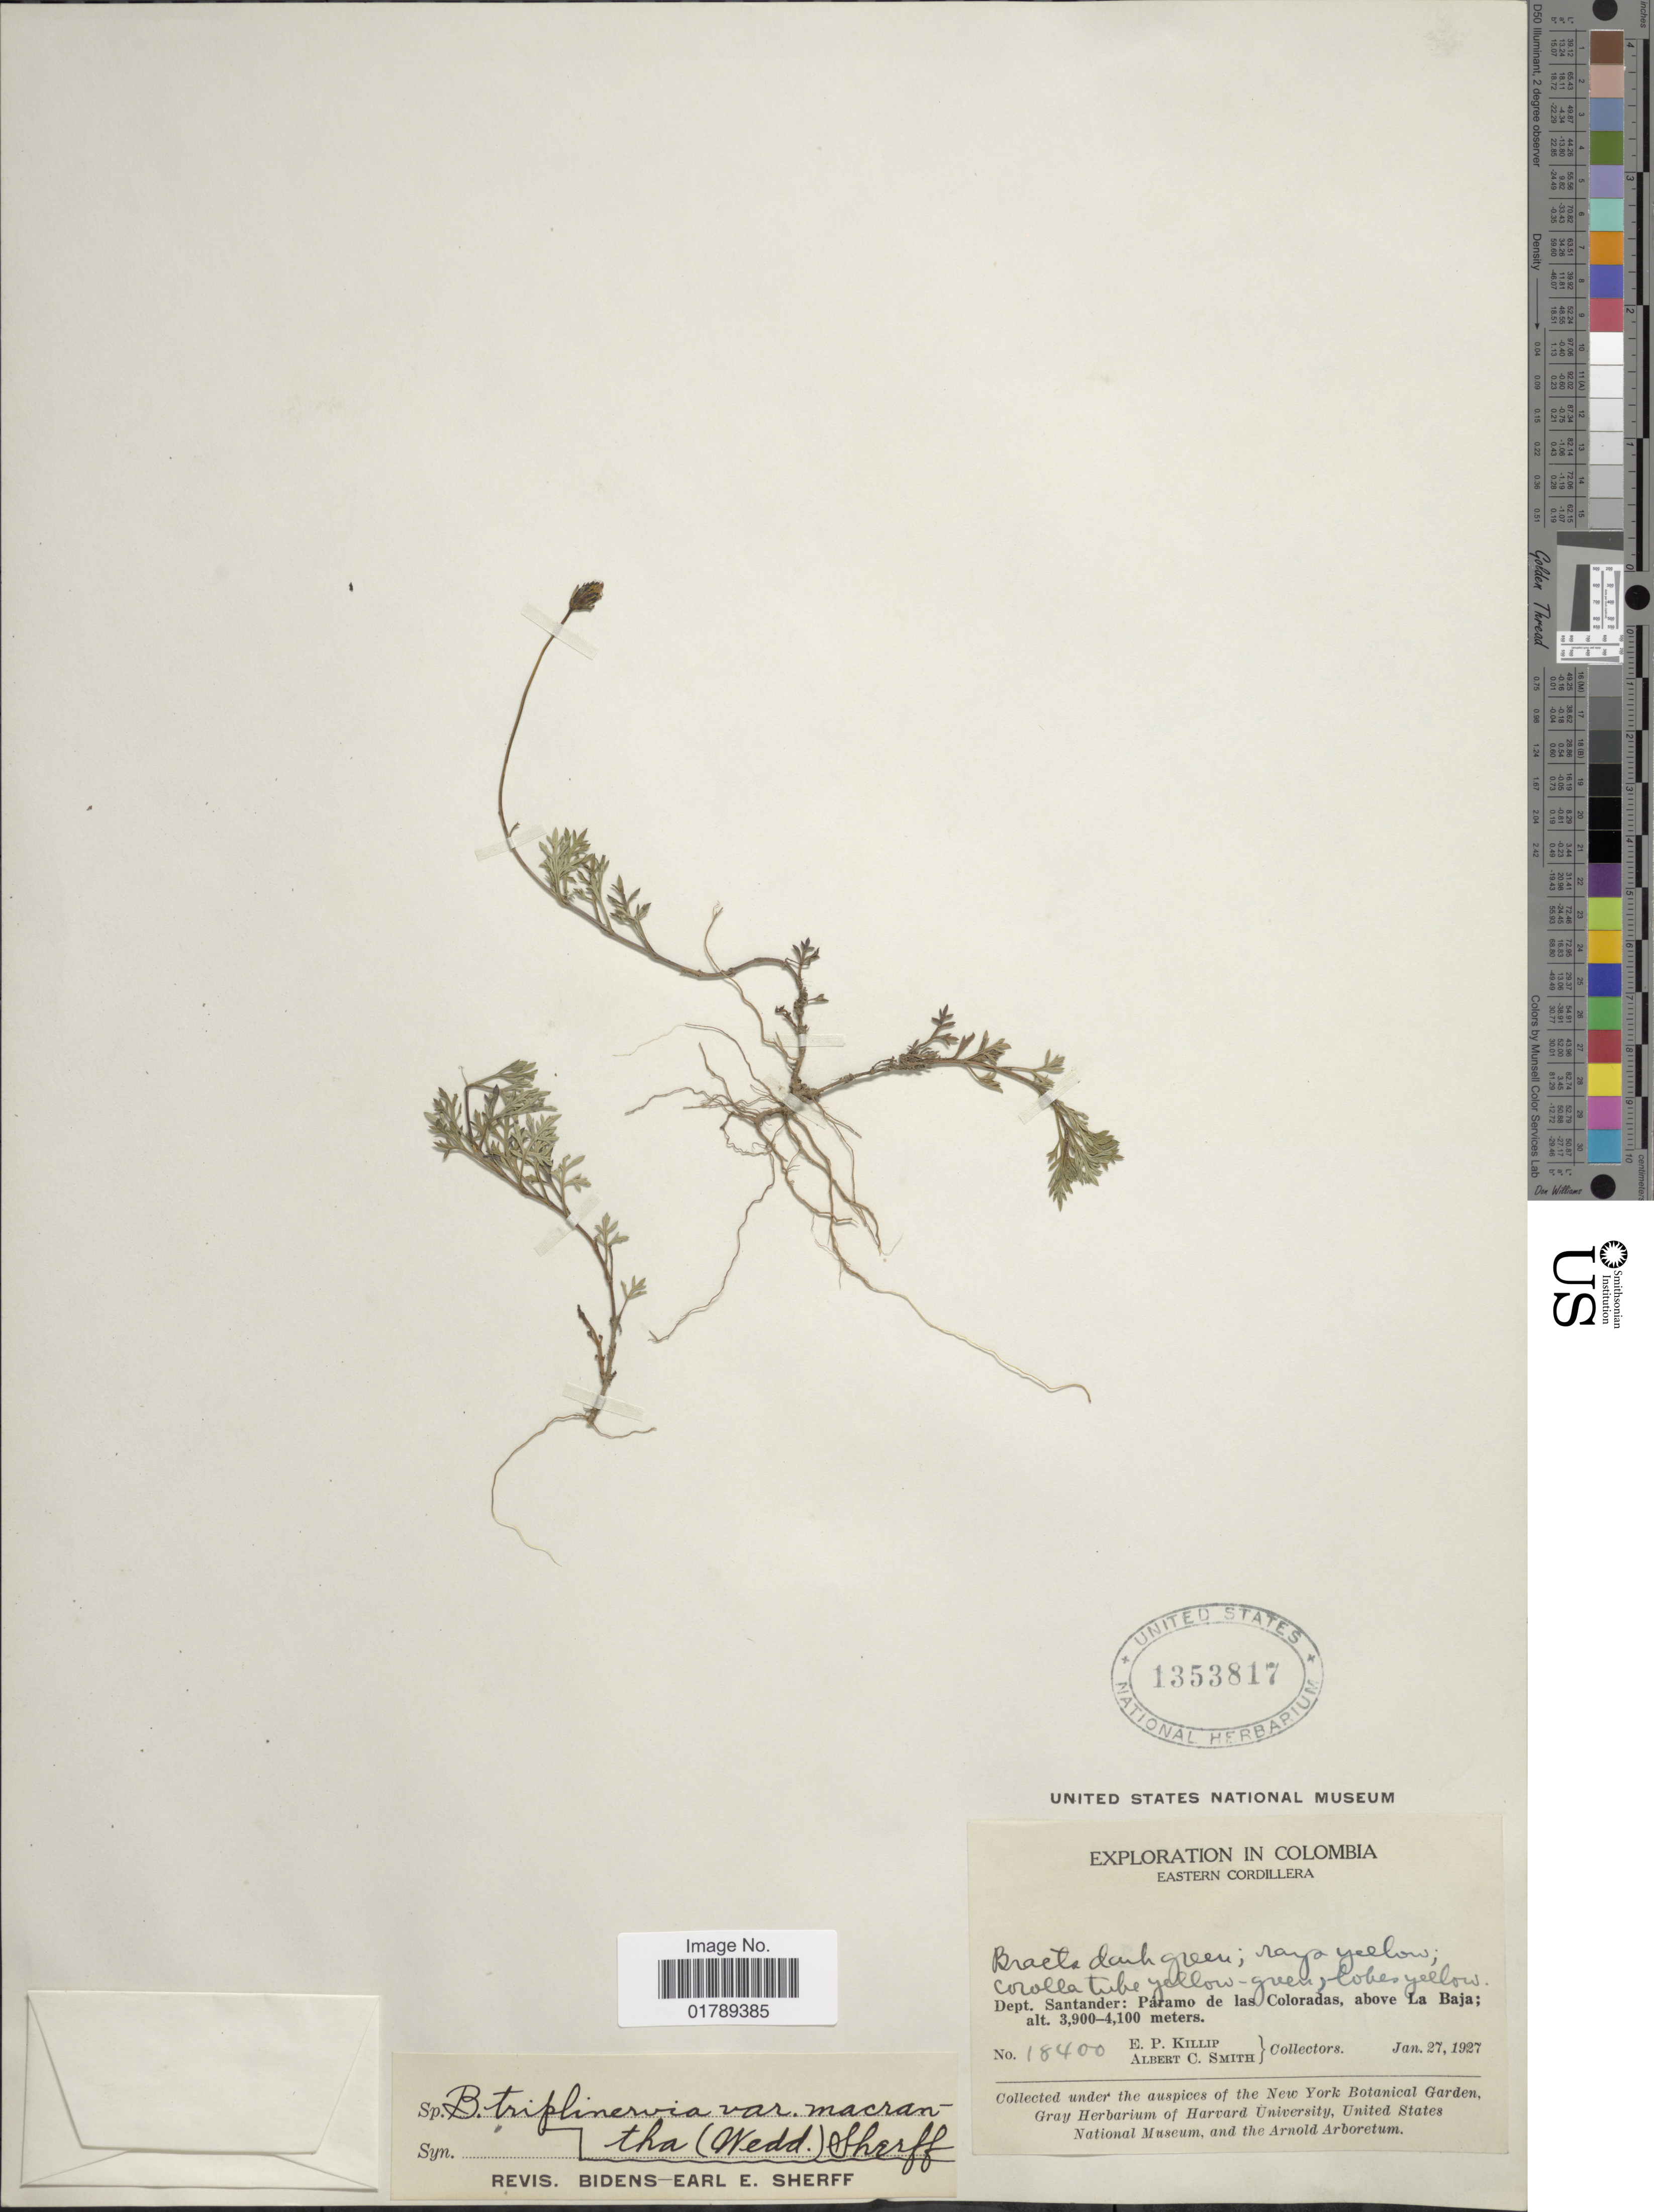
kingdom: Plantae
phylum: Tracheophyta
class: Magnoliopsida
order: Asterales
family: Asteraceae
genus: Bidens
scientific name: Bidens triplinervia var. macrantha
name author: (Wedd.) Sherff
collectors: E. P. Killip & A. C. Smith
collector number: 18400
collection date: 1927-01-27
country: Colombia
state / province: Santander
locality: Dept. Santander: Paramo de Coloradas above La Baja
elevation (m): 3900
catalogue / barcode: US 1353817